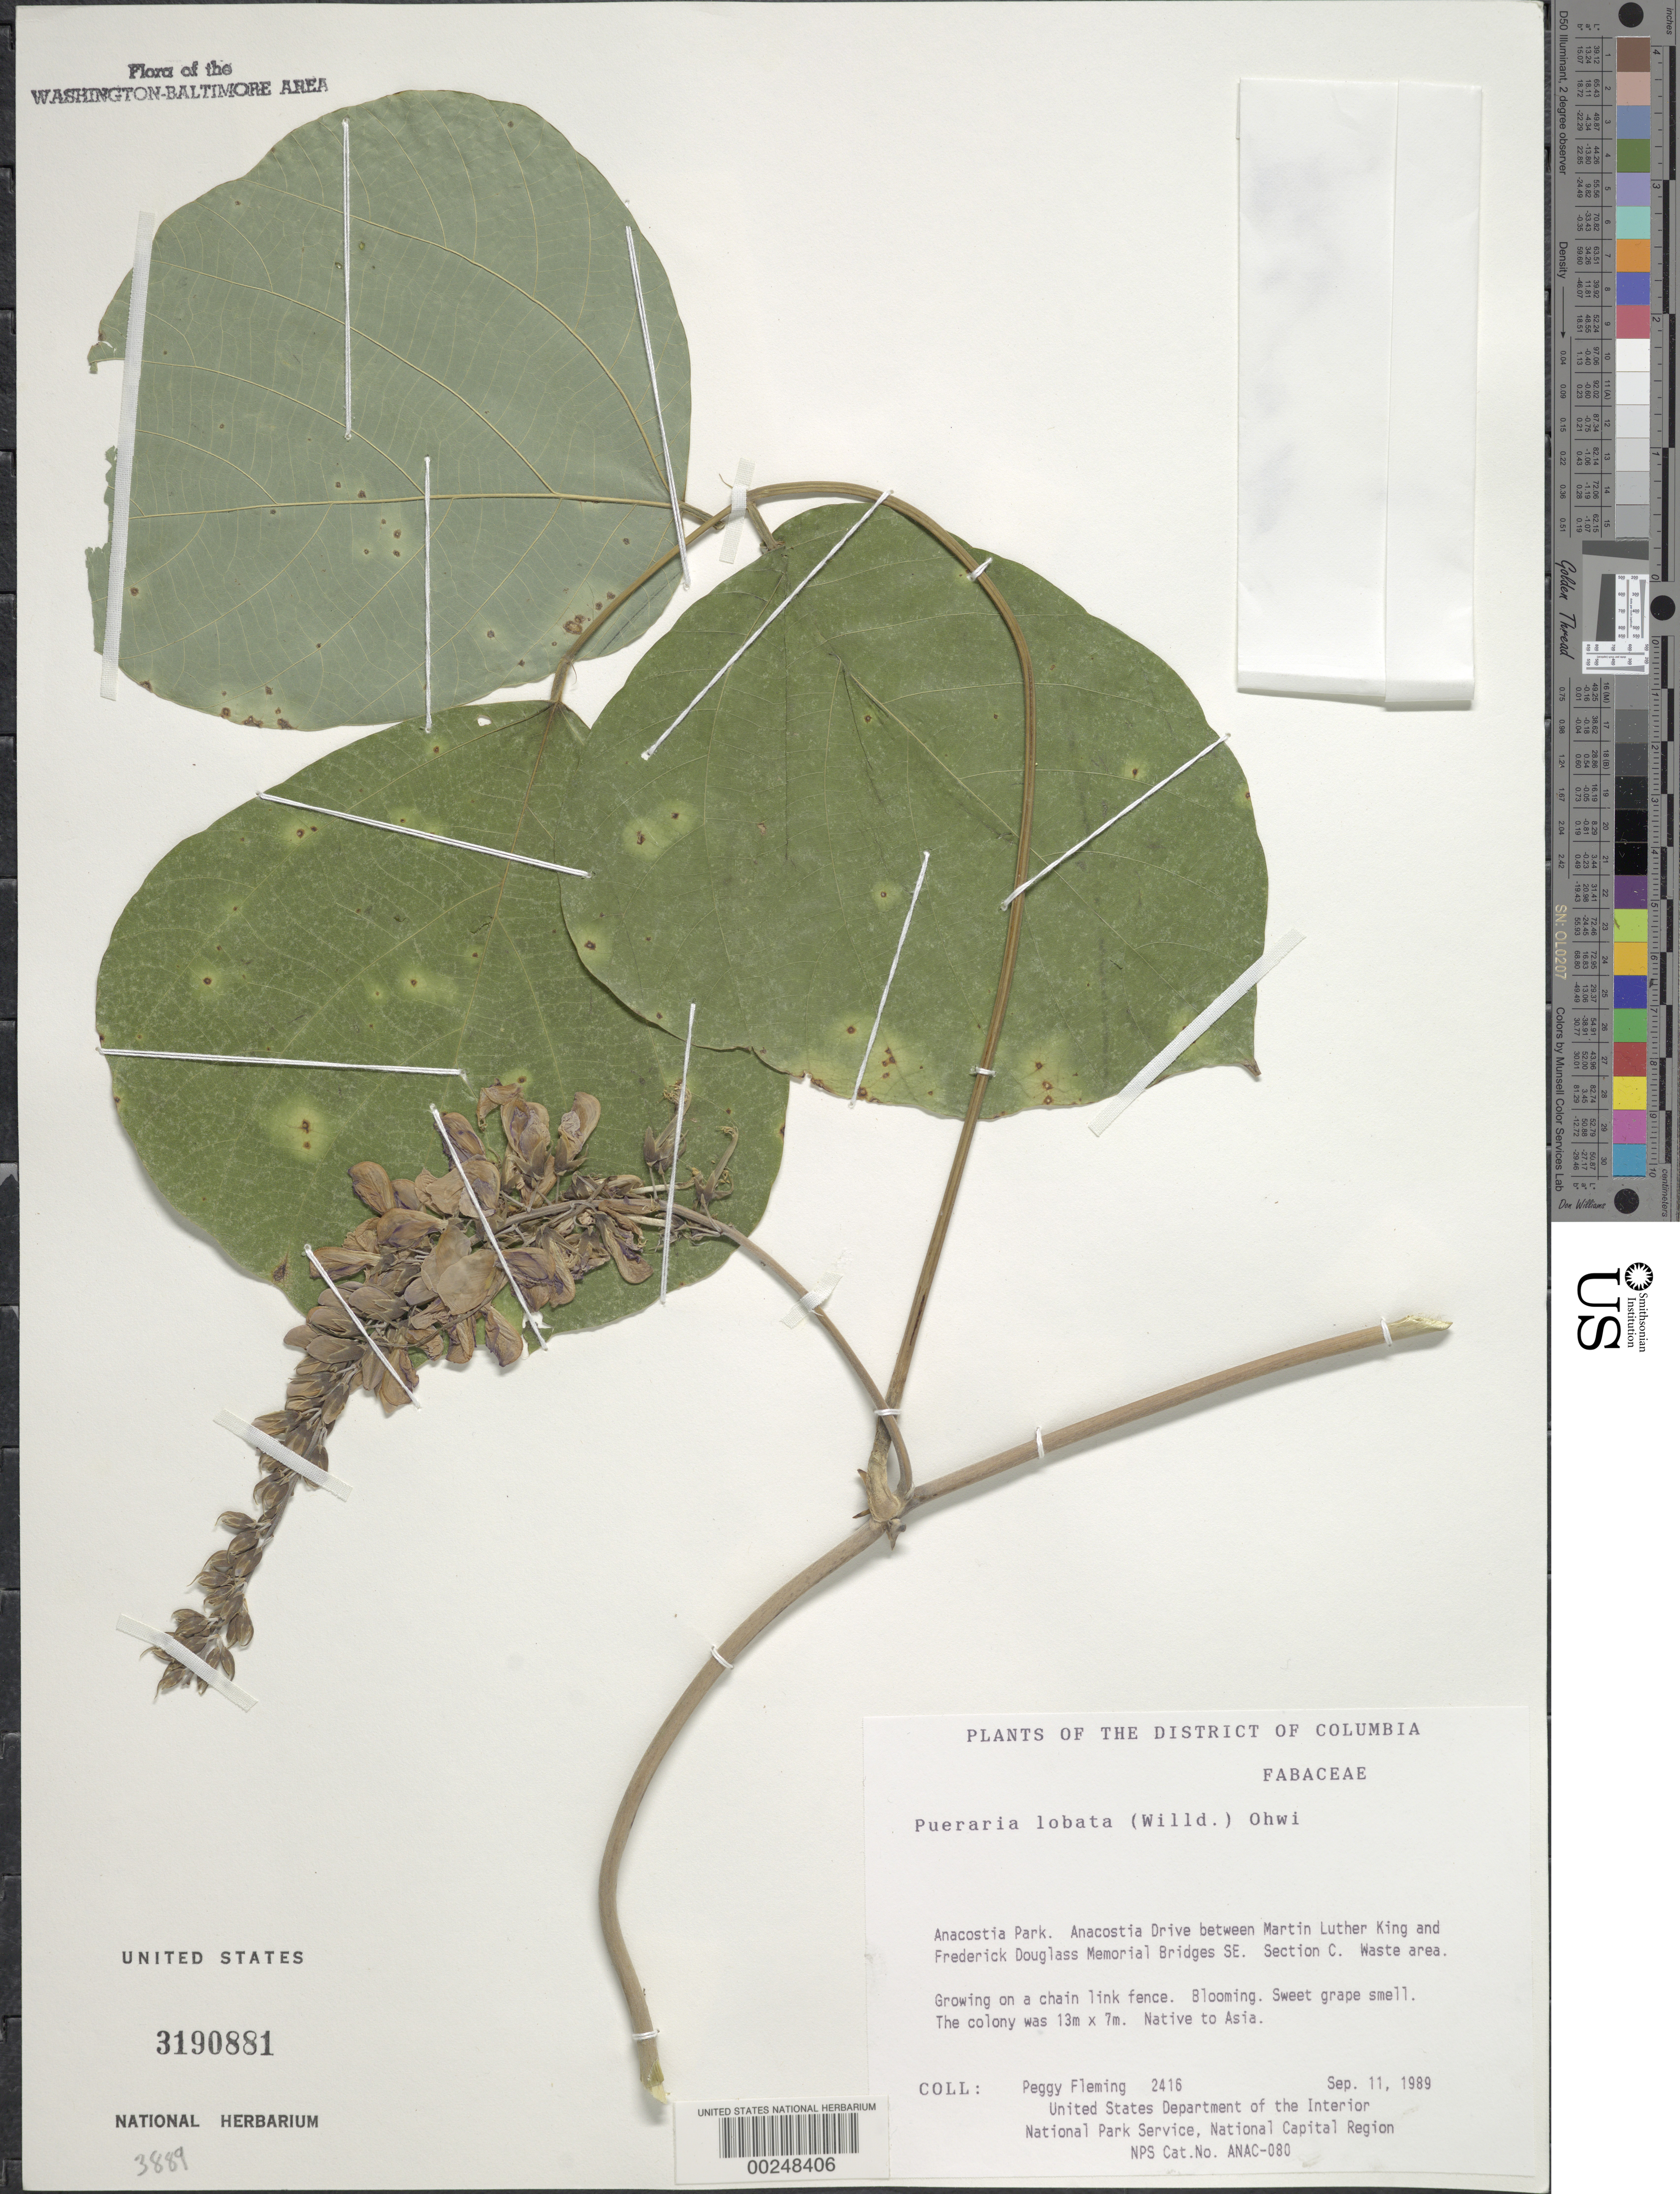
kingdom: Plantae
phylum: Tracheophyta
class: Magnoliopsida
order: Fabales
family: Fabaceae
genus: Pueraria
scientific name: Pueraria montana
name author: (Lour.) Merr.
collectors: P. Fleming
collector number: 2416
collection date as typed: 11 Sep 1989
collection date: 1989-09-11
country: United States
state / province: District of Columbia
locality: Anacostia Park, Anacostia Dr between Martin Luther King and Frederick Douglass Memorial Bridges, Section C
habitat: Waste area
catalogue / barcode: US 3190881